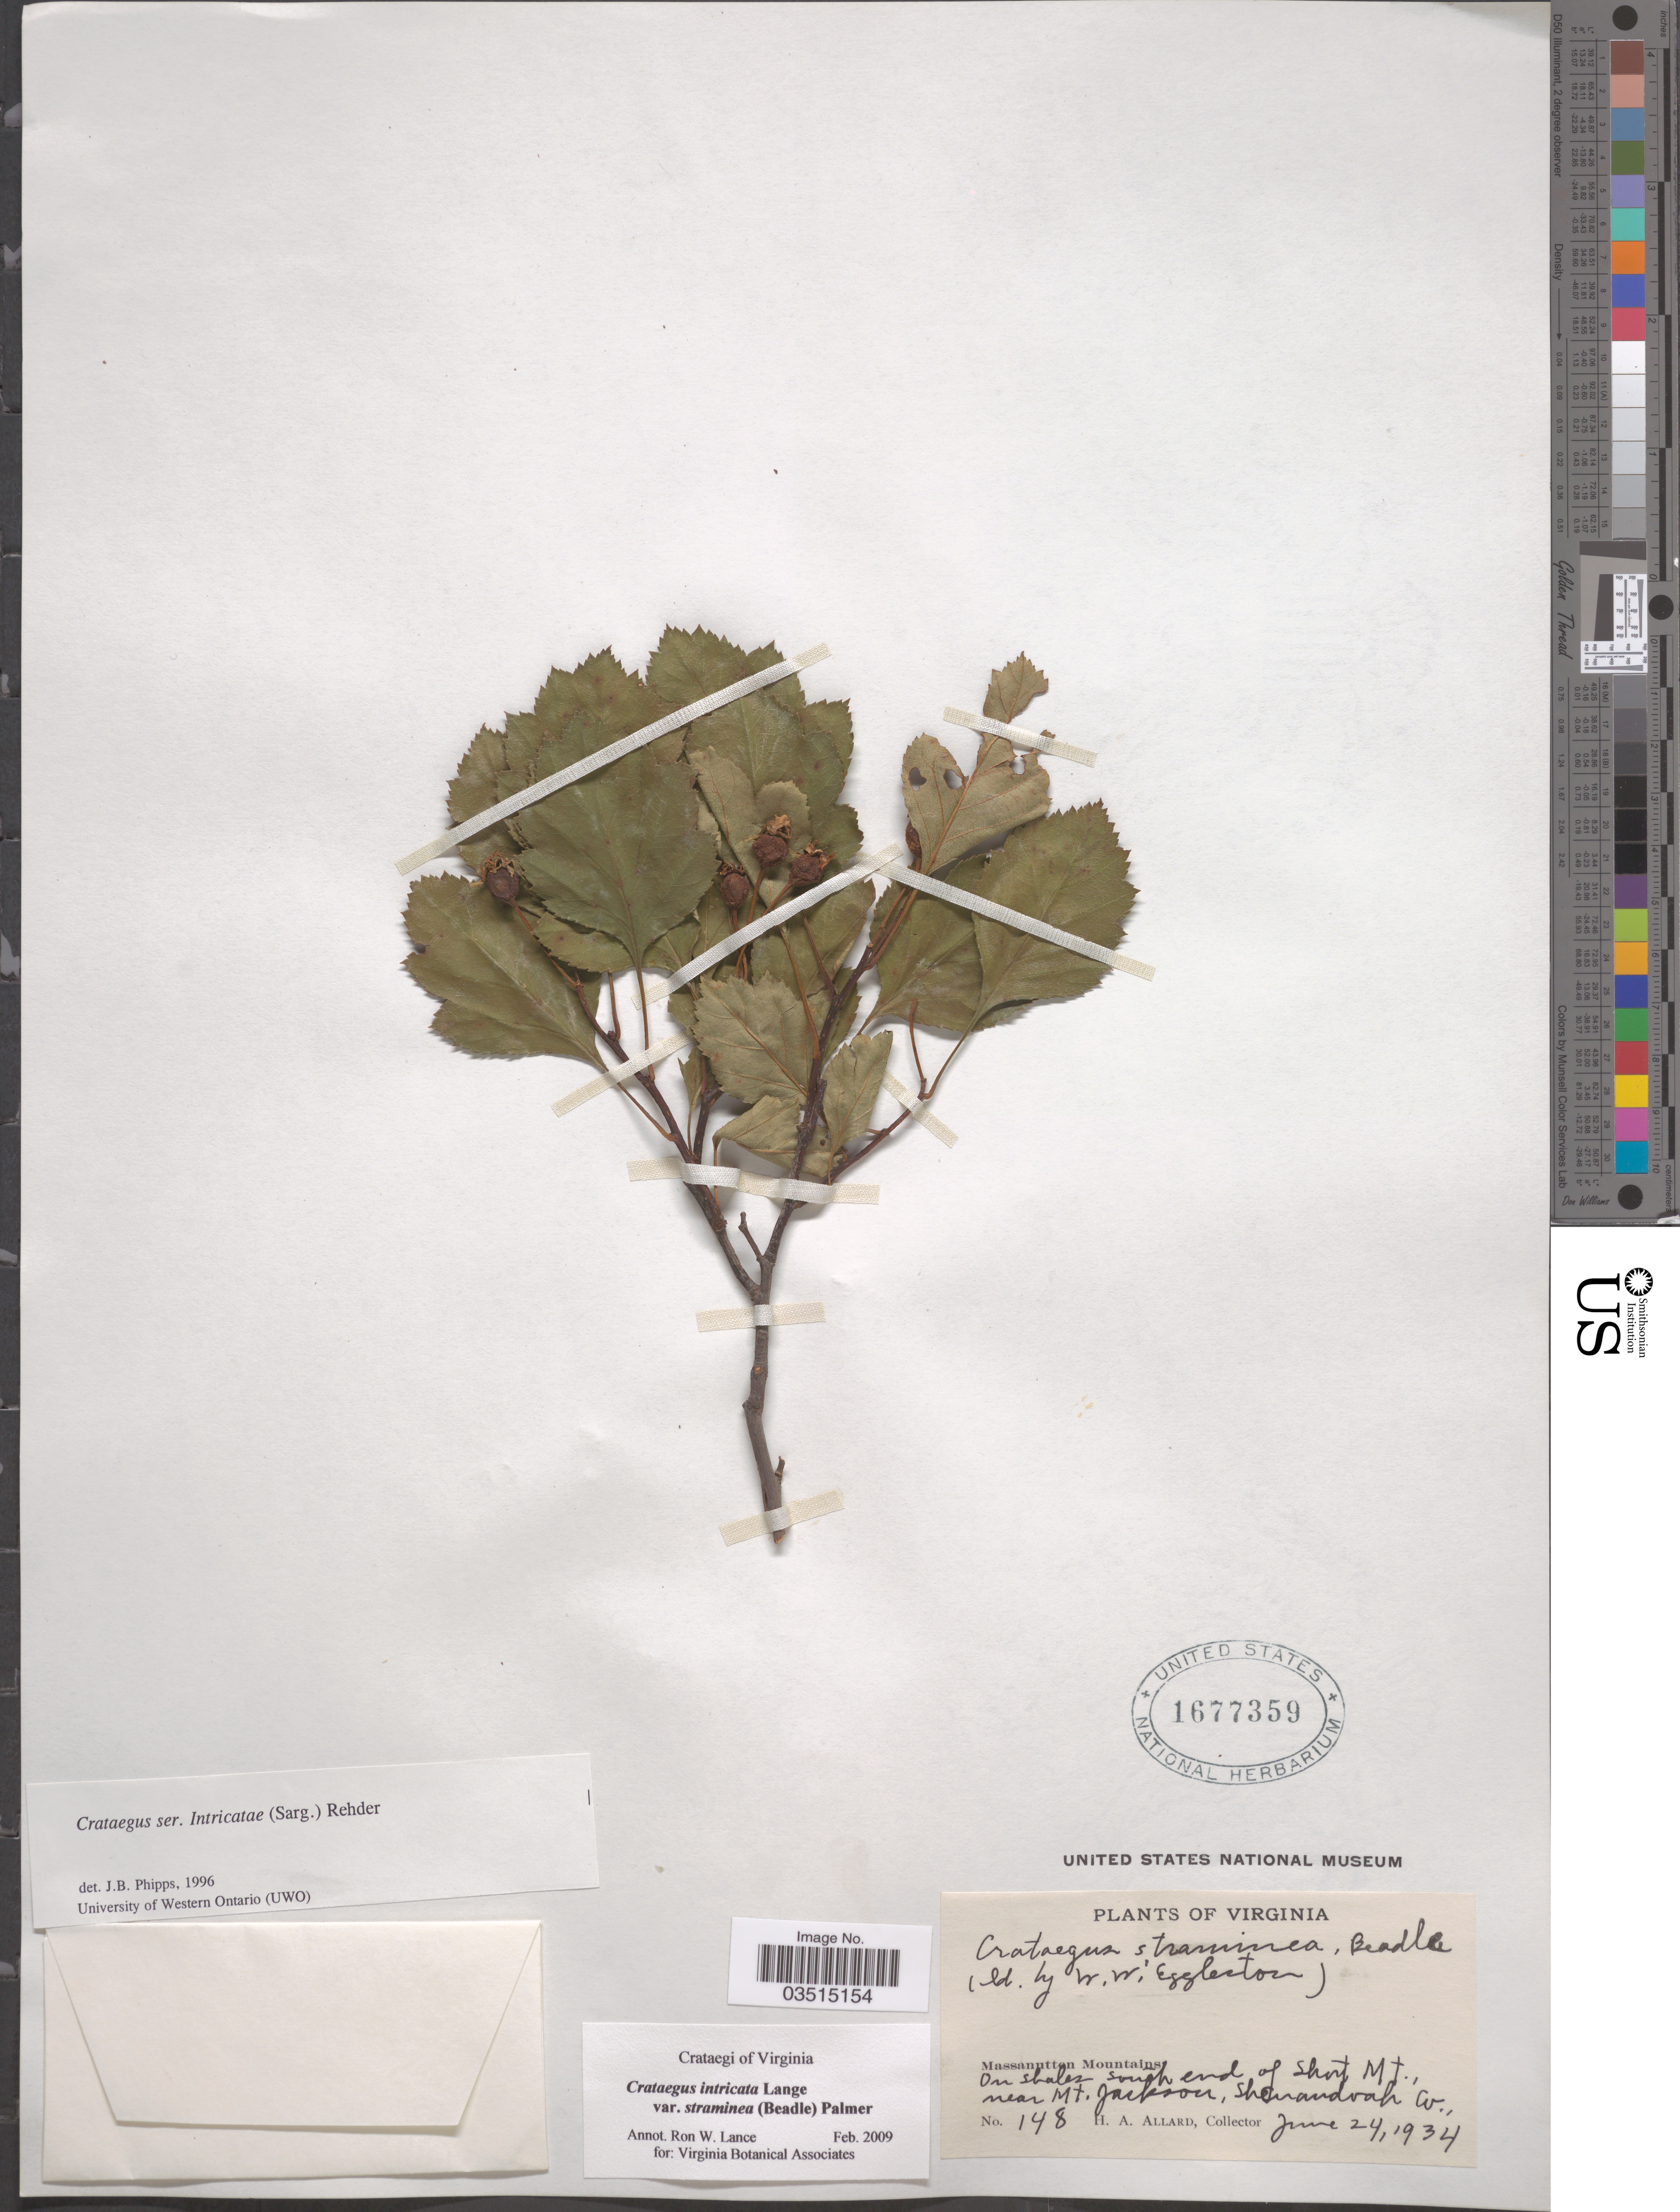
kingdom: Plantae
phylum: Tracheophyta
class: Magnoliopsida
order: Rosales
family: Rosaceae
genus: Crataegus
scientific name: Crataegus intricata var. straminea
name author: (Beadle) E.J. Palmer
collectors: H. A. Allard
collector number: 148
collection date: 1934-06-24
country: United States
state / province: Virginia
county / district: Shenandoah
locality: Massanutten Mountains. On shales south end of Short Mt., near Mt. Jackson, Shenandoah Co.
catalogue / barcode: US 1677359